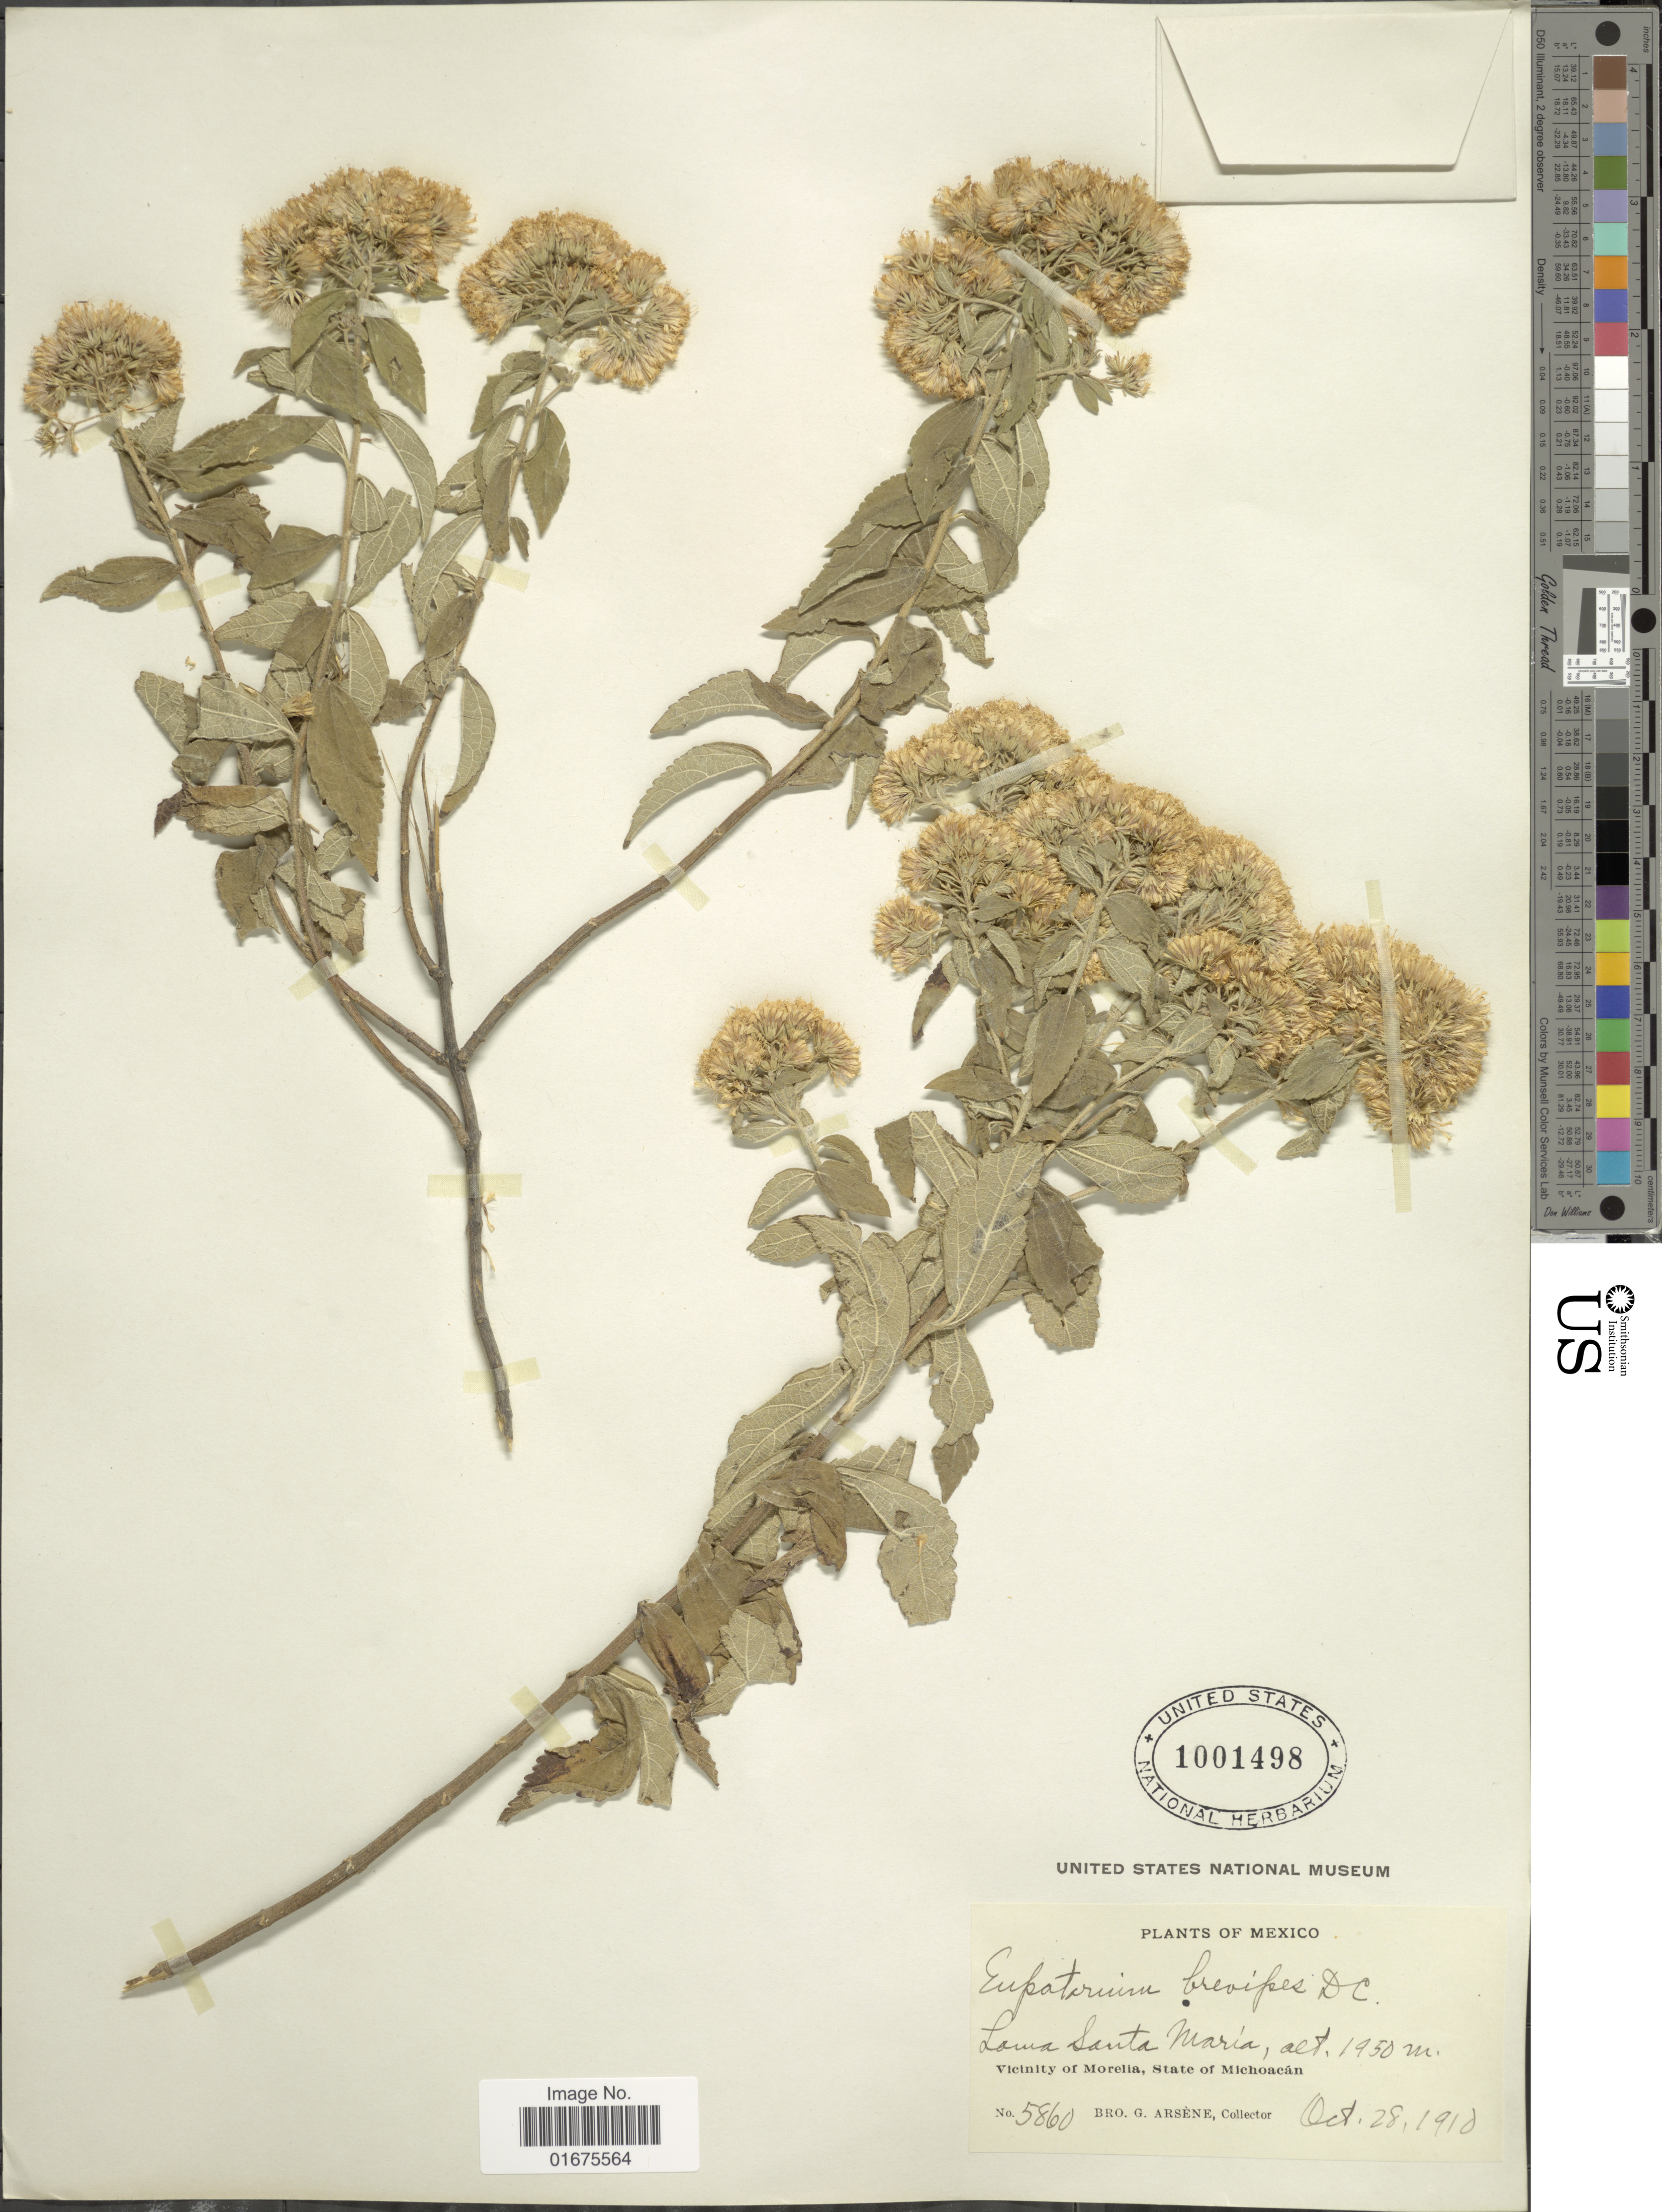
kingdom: Plantae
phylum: Tracheophyta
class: Magnoliopsida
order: Asterales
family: Asteraceae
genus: Ageratina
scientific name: Ageratina brevipes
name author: (DC.) R.M. King & H. Rob.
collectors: Bro. G. Arsène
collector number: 5860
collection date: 1910-10-28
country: Mexico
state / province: Michoacán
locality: Lowa Santa Maria, Vicinity of Morelia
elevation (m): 1950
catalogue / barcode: US 1001498